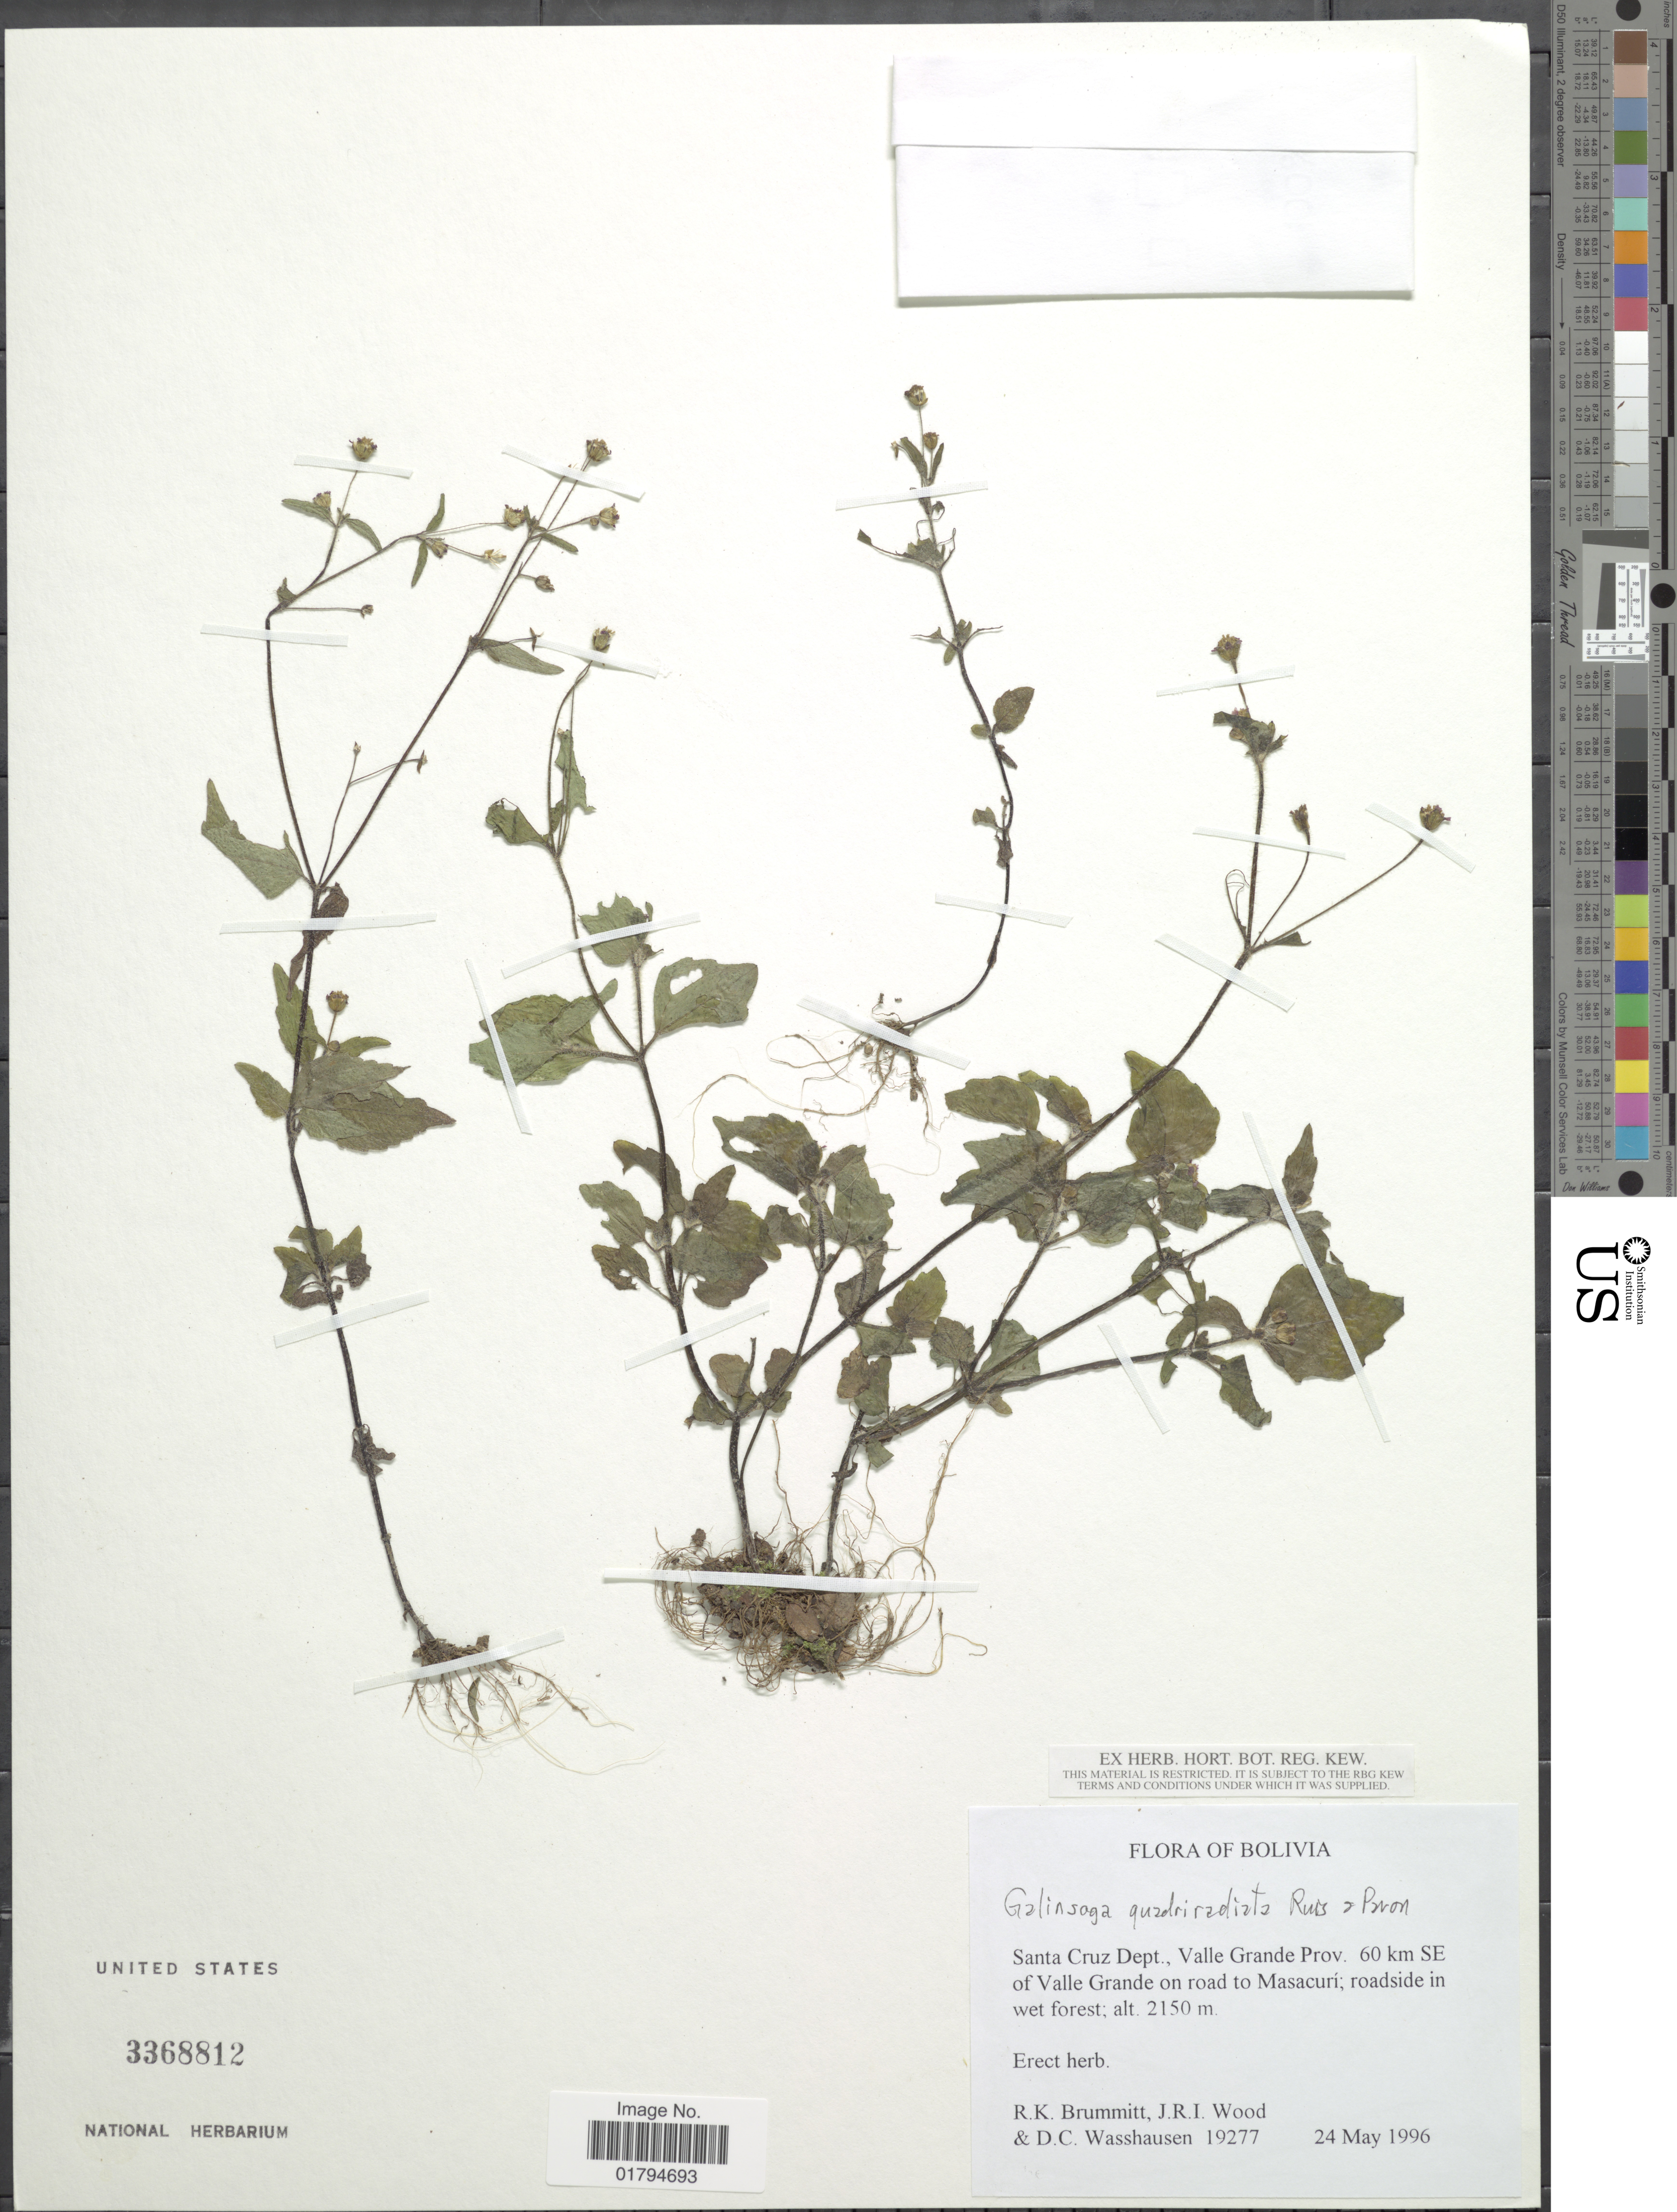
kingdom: Plantae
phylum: Tracheophyta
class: Magnoliopsida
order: Asterales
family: Asteraceae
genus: Galinsoga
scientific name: Galinsoga quadriradiata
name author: Ruiz & Pav.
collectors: R. K. Brummitt, J. R. I. Wood & D. C. Wasshausen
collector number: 19277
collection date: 1996-05-24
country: Argentina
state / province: Santa Cruz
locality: Dept. Valle Grande Prov. 60 km SE of Valle Grande on road to Masacuri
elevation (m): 2150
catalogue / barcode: US 3368812